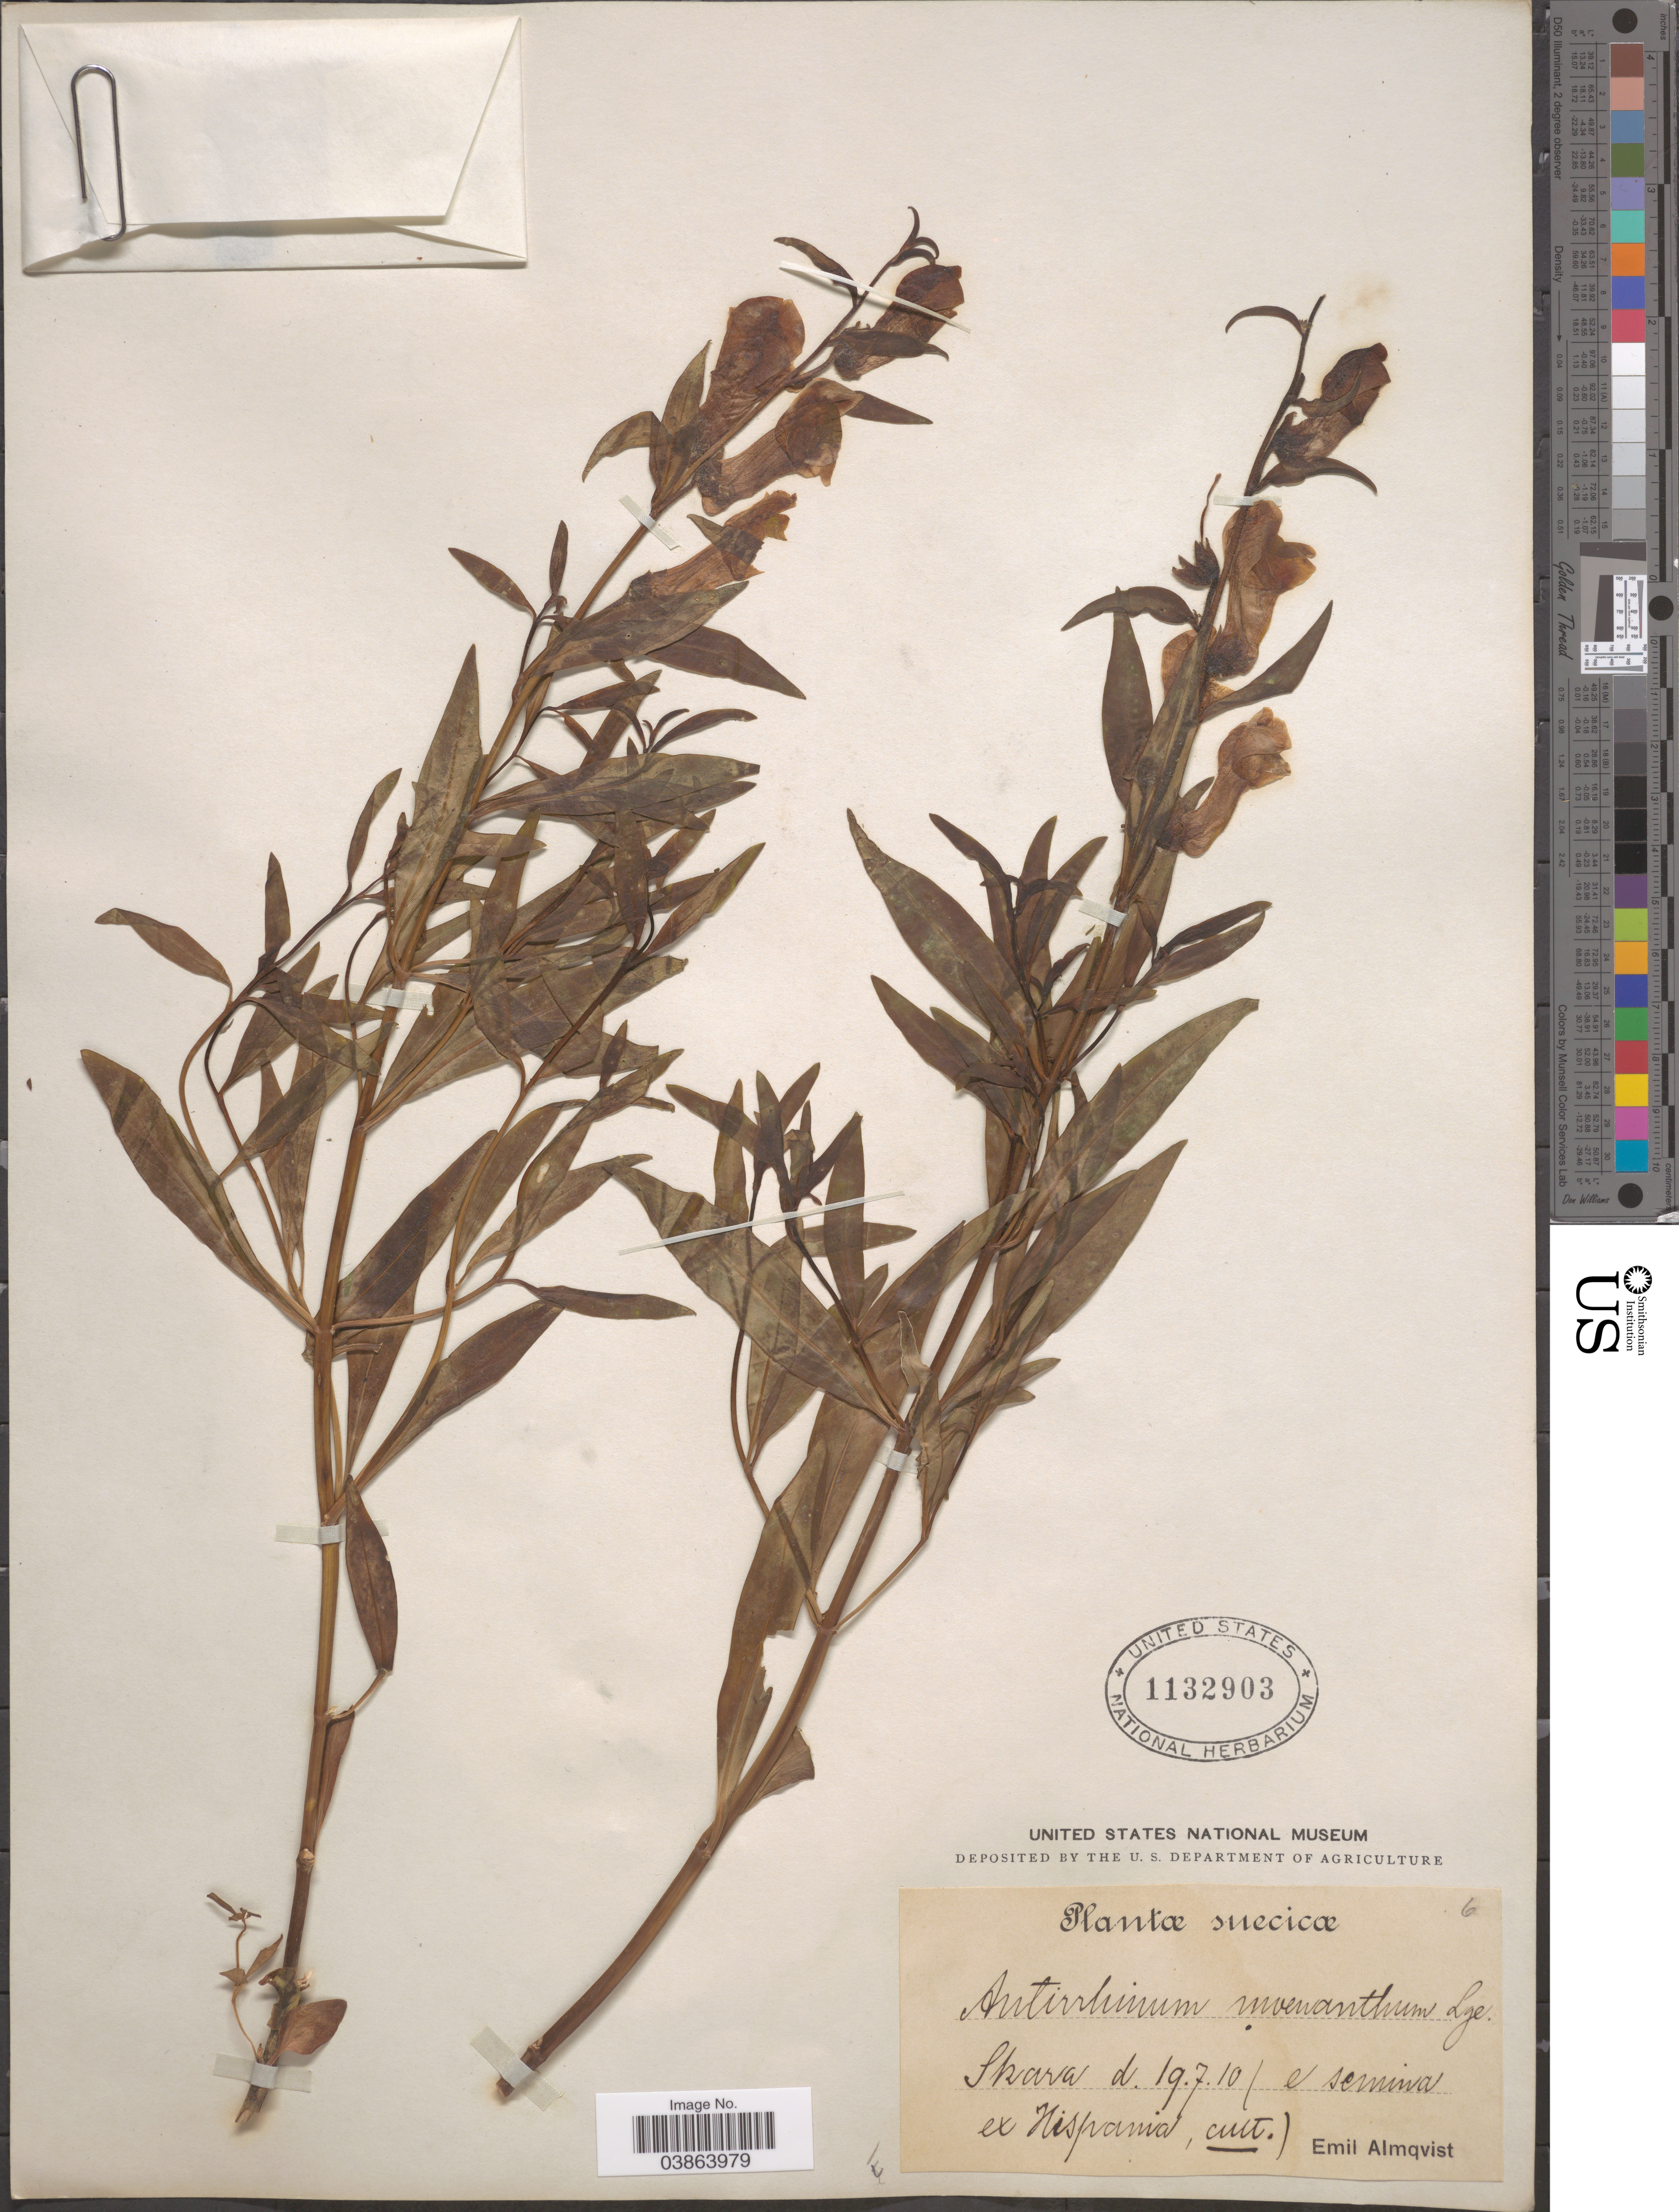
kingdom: Plantae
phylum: Tracheophyta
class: Magnoliopsida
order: Lamiales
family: Plantaginaceae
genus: Antirrhinum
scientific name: Antirrhinum meonanthum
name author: Hoffmanns. & Link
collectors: E. Almqvist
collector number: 6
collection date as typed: Transcribed d/m/y: 17/7/10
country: Sweden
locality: Suecicœ. Skara.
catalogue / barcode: US 1132903